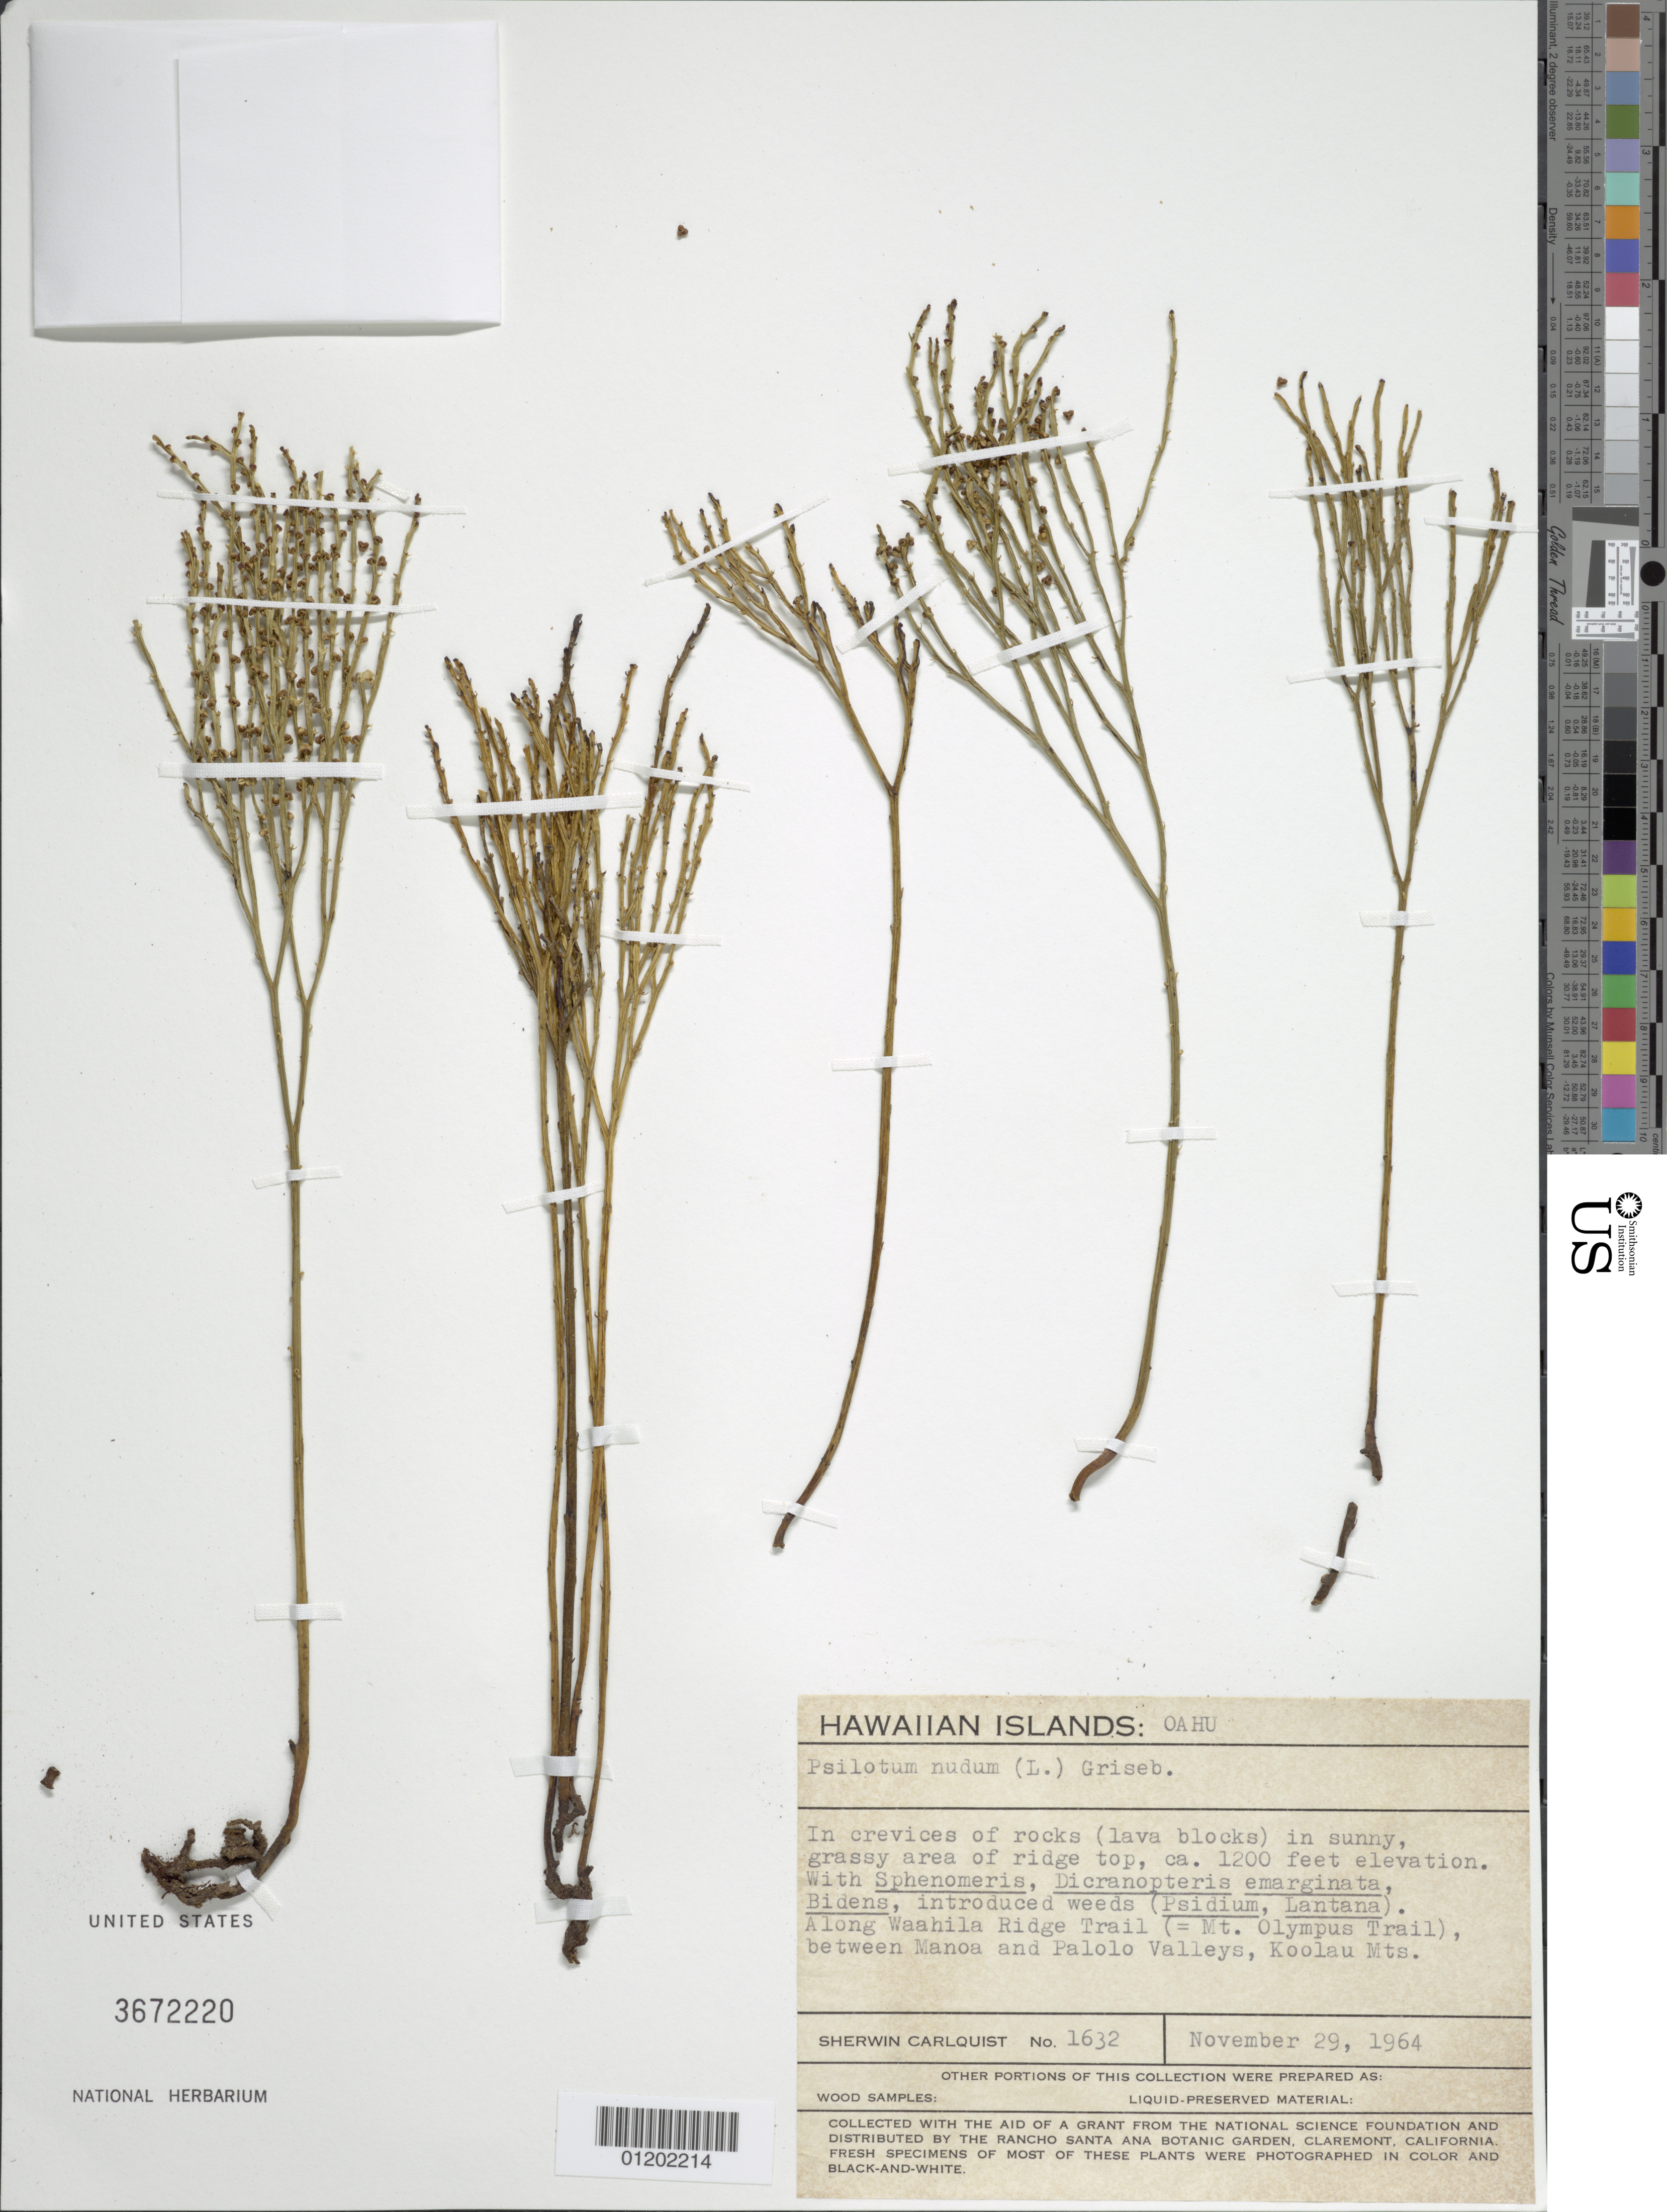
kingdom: Plantae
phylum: Tracheophyta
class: Polypodiopsida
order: Psilotales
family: Psilotaceae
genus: Psilotum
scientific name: Psilotum nudum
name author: (L.) P. Beauv.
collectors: S. Carlquist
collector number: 1632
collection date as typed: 29 Nov 1964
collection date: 1964-11-29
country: United States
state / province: Hawaii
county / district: Honolulu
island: Oahu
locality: Along Waahila Ridge Trail (Mount Olympus Trail), between Manoa and Palolo Valleys, Koolau Mountains, near top of ridge.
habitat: Crevices of rocks (lava blocks) in sunny, grassy area.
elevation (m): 366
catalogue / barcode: US 3672220